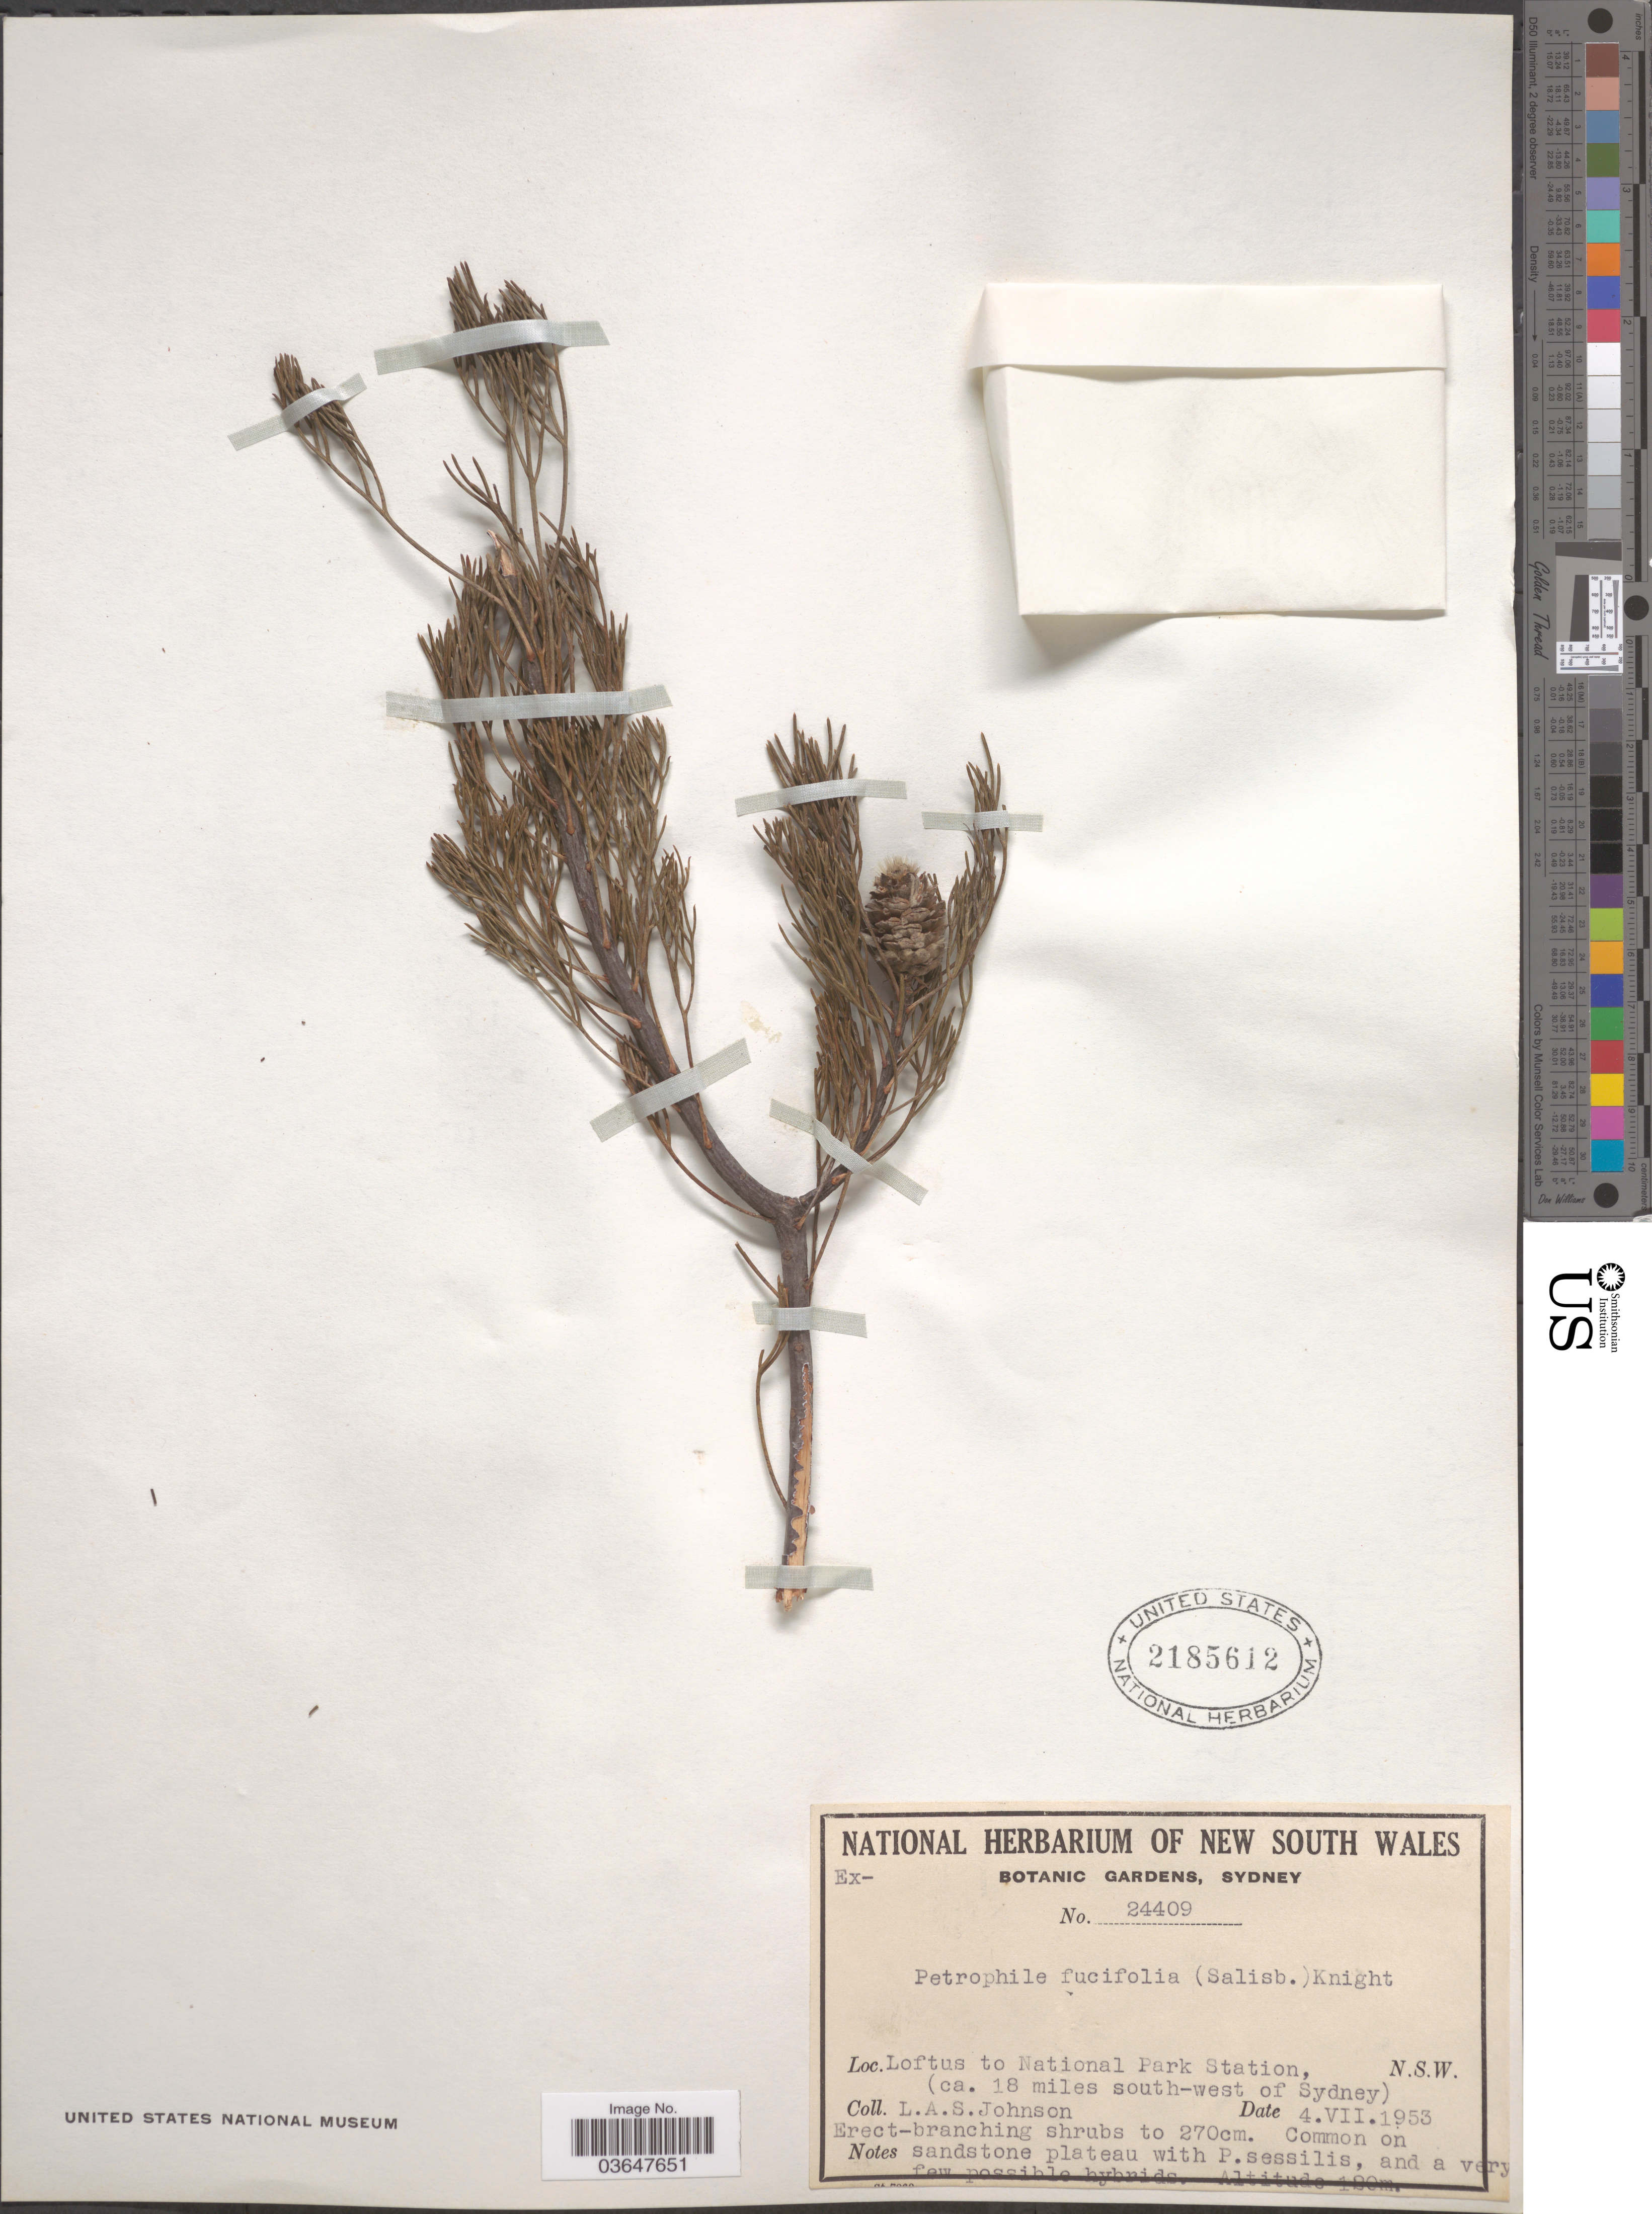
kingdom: Plantae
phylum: Tracheophyta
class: Magnoliopsida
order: Proteales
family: Proteaceae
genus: Petrophile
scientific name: Petrophile fucifolia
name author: Knight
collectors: L. A. S. Johnson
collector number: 24409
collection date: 1953-07-04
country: Australia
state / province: New South Wales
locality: Loftus to National Park Station, (ca. 18 miles south-west of Sydney) N.S.W.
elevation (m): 120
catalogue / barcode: US 2185612